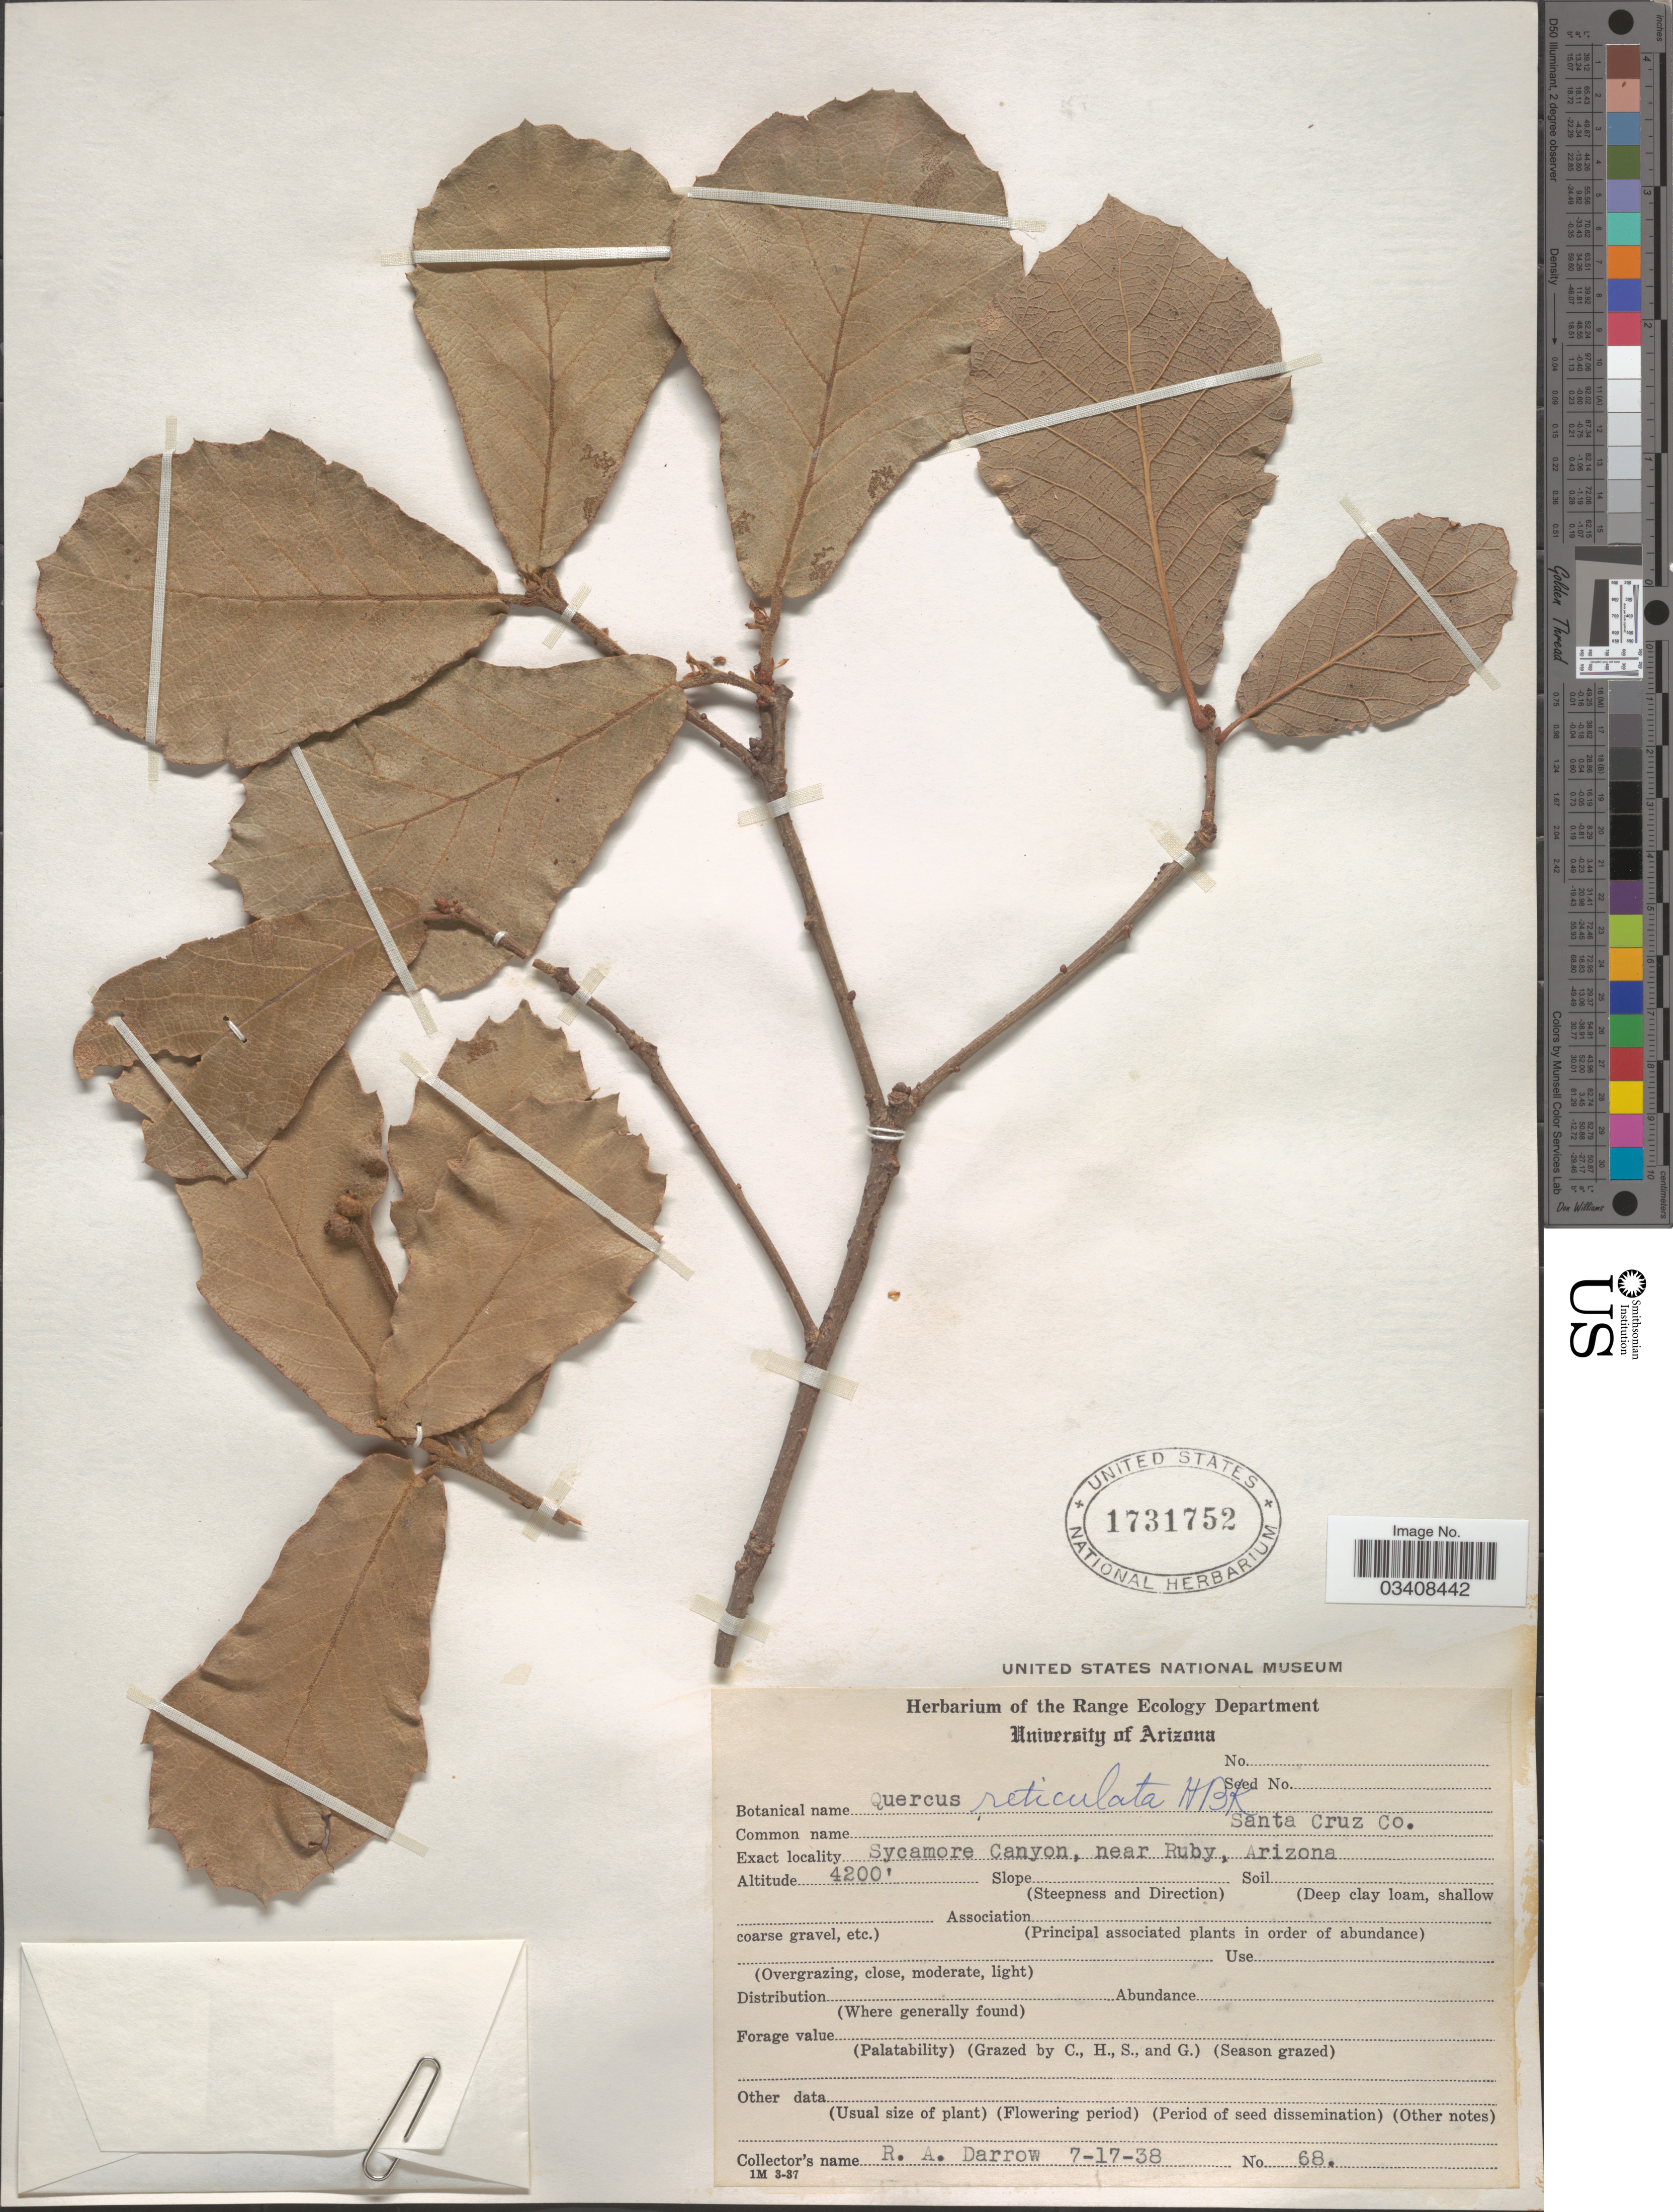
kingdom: Plantae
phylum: Tracheophyta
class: Magnoliopsida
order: Fagales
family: Fagaceae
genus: Quercus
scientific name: Quercus rugosa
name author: Née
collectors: R. A. Darrow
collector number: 68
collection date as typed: Transcribed d/m/y: 17/7/38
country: United States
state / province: Arizona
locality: Sycamore Canyon, near Ruby.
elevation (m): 1280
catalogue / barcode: US 1731752